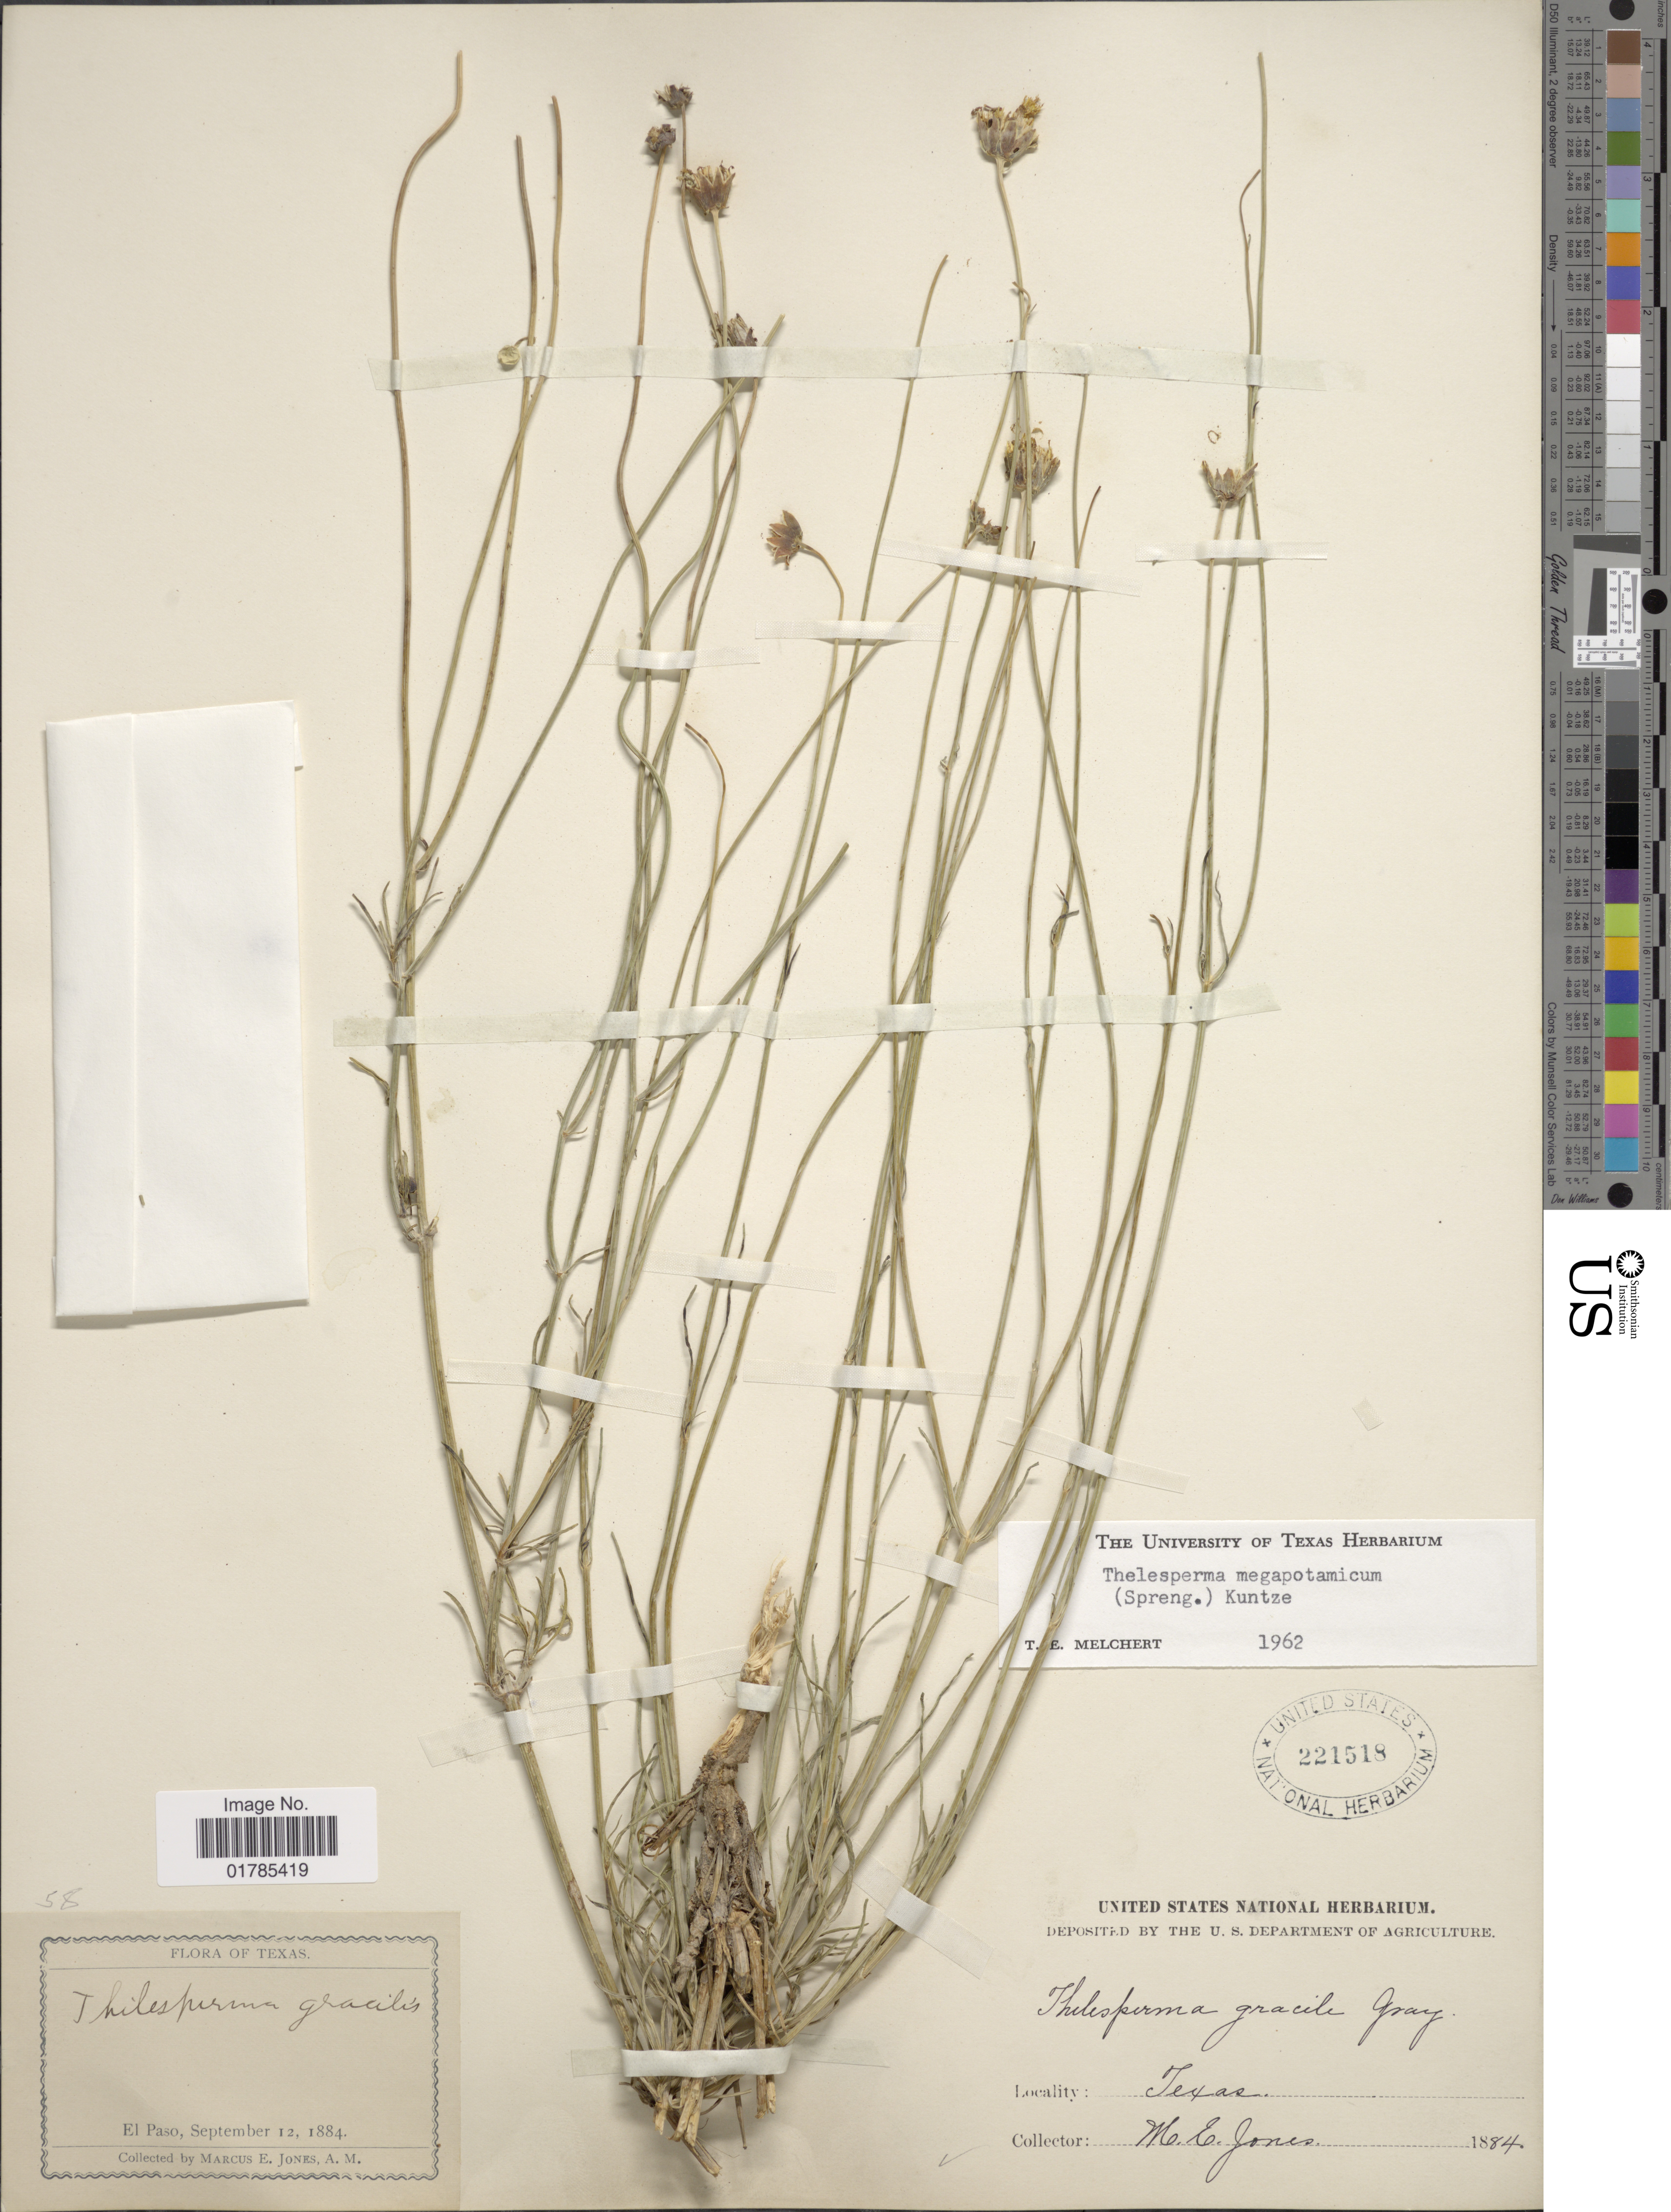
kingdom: Plantae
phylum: Tracheophyta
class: Magnoliopsida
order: Asterales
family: Asteraceae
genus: Thelesperma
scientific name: Thelesperma megapotamicum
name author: (Spreng.) Herter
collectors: M. E. Jones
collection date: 1884-09-12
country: United States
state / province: Texas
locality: El Paso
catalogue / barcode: US 221518